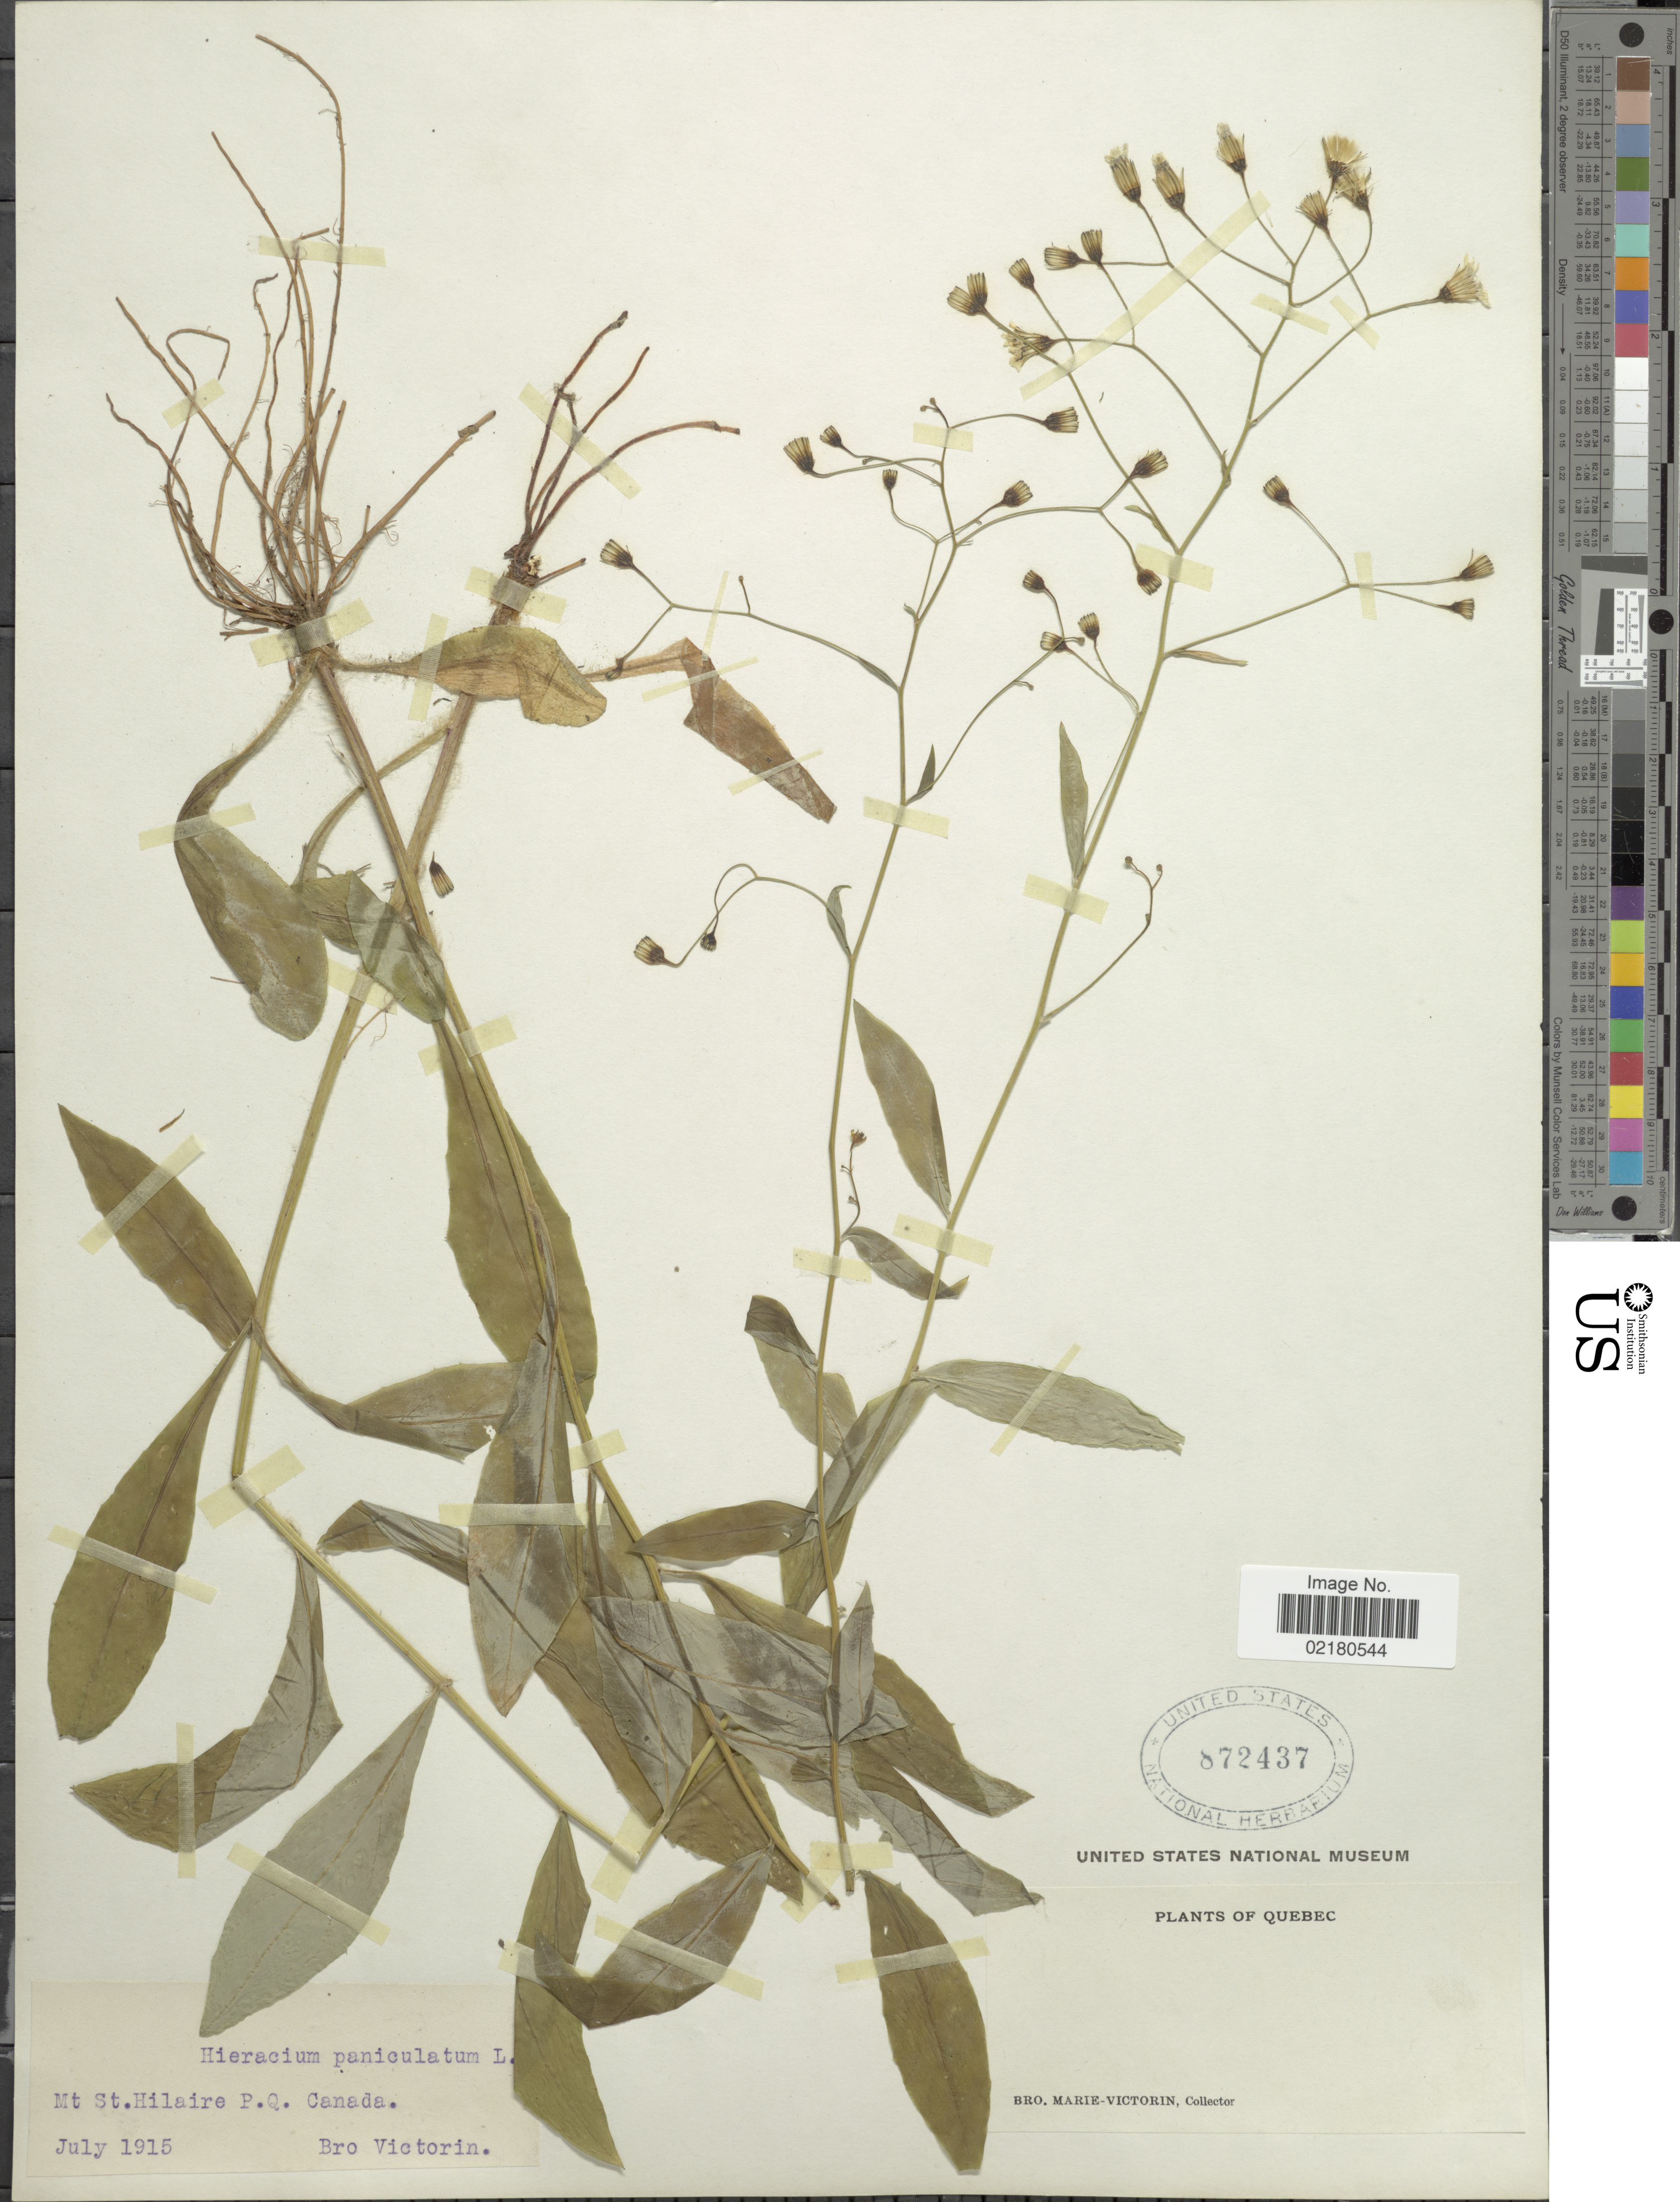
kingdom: Plantae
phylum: Tracheophyta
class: Magnoliopsida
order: Asterales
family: Asteraceae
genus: Hieracium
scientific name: Hieracium paniculatum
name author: L.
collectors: B. Victorin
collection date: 1915-07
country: Canada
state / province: Quebec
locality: St. Hilaire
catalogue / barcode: US 872437